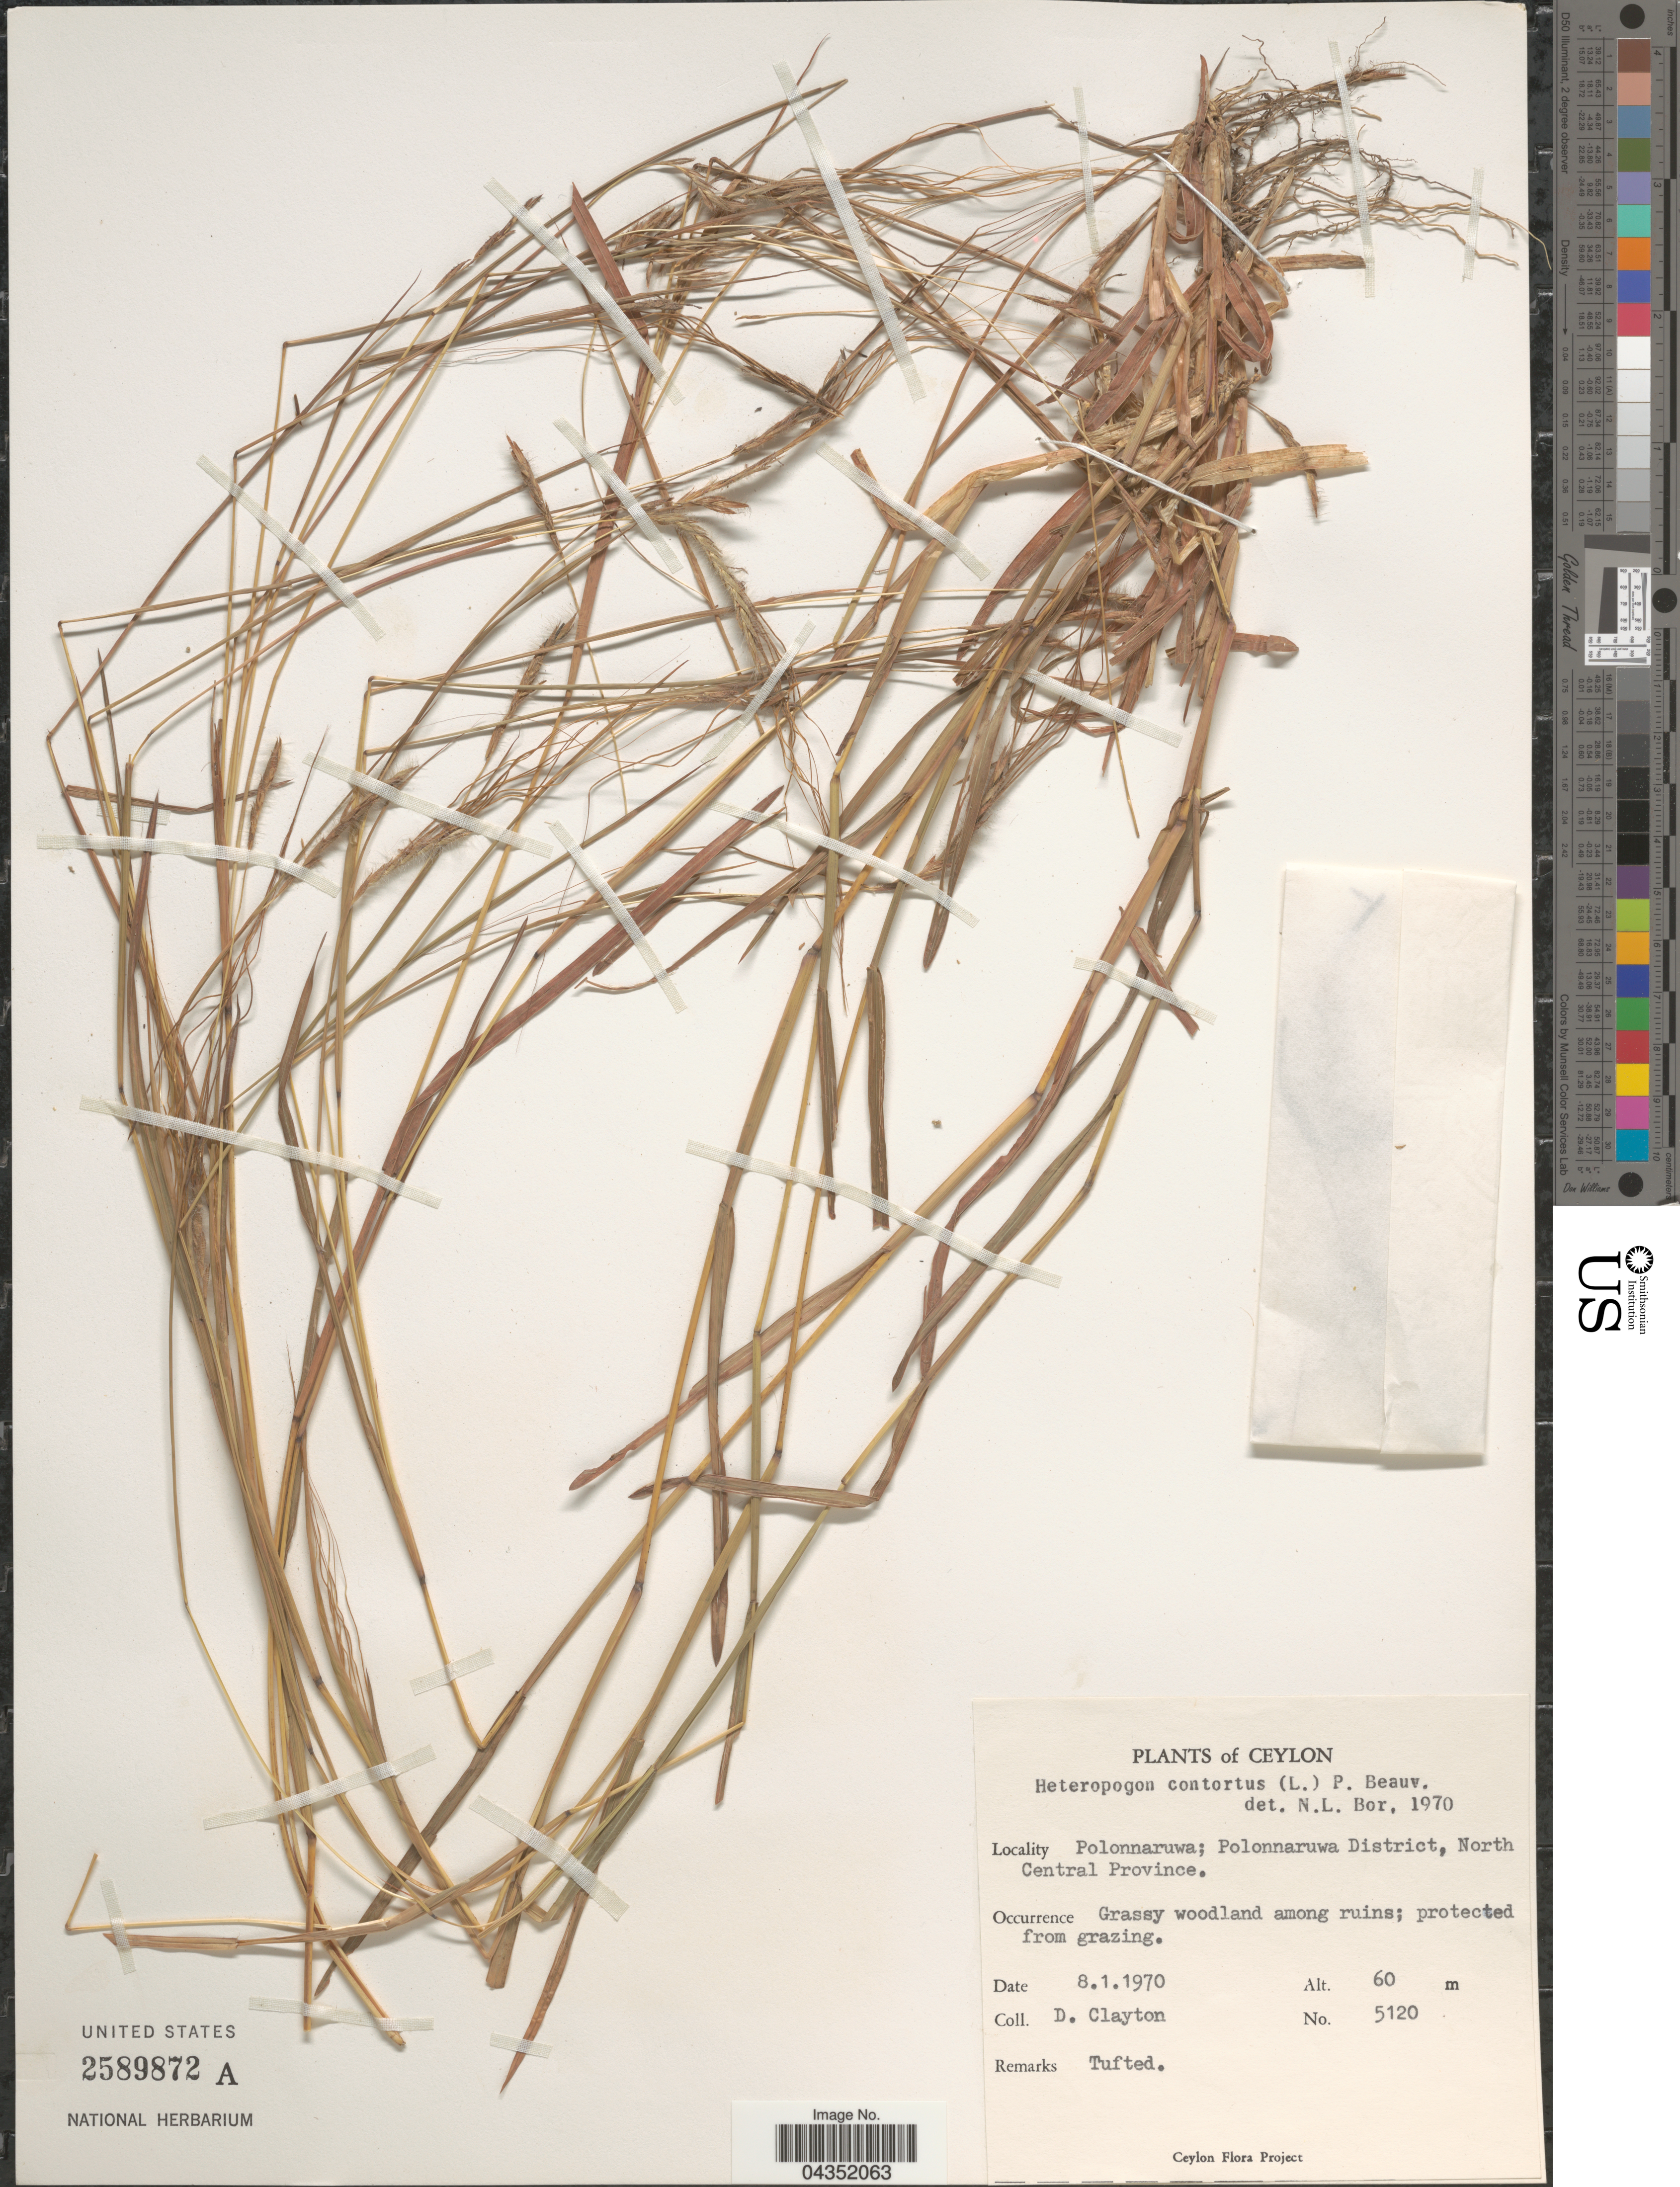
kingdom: Plantae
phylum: Tracheophyta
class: Liliopsida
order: Poales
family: Poaceae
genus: Heteropogon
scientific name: Heteropogon contortus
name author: (L.) P. Beauv. ex Roem. & Schult.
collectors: D. Clayton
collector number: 5120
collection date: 1970-01-08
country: Sri Lanka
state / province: North Central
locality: Ceylon. Polonnaruwa; Polonnaruwa District.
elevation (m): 60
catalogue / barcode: US 2589872A